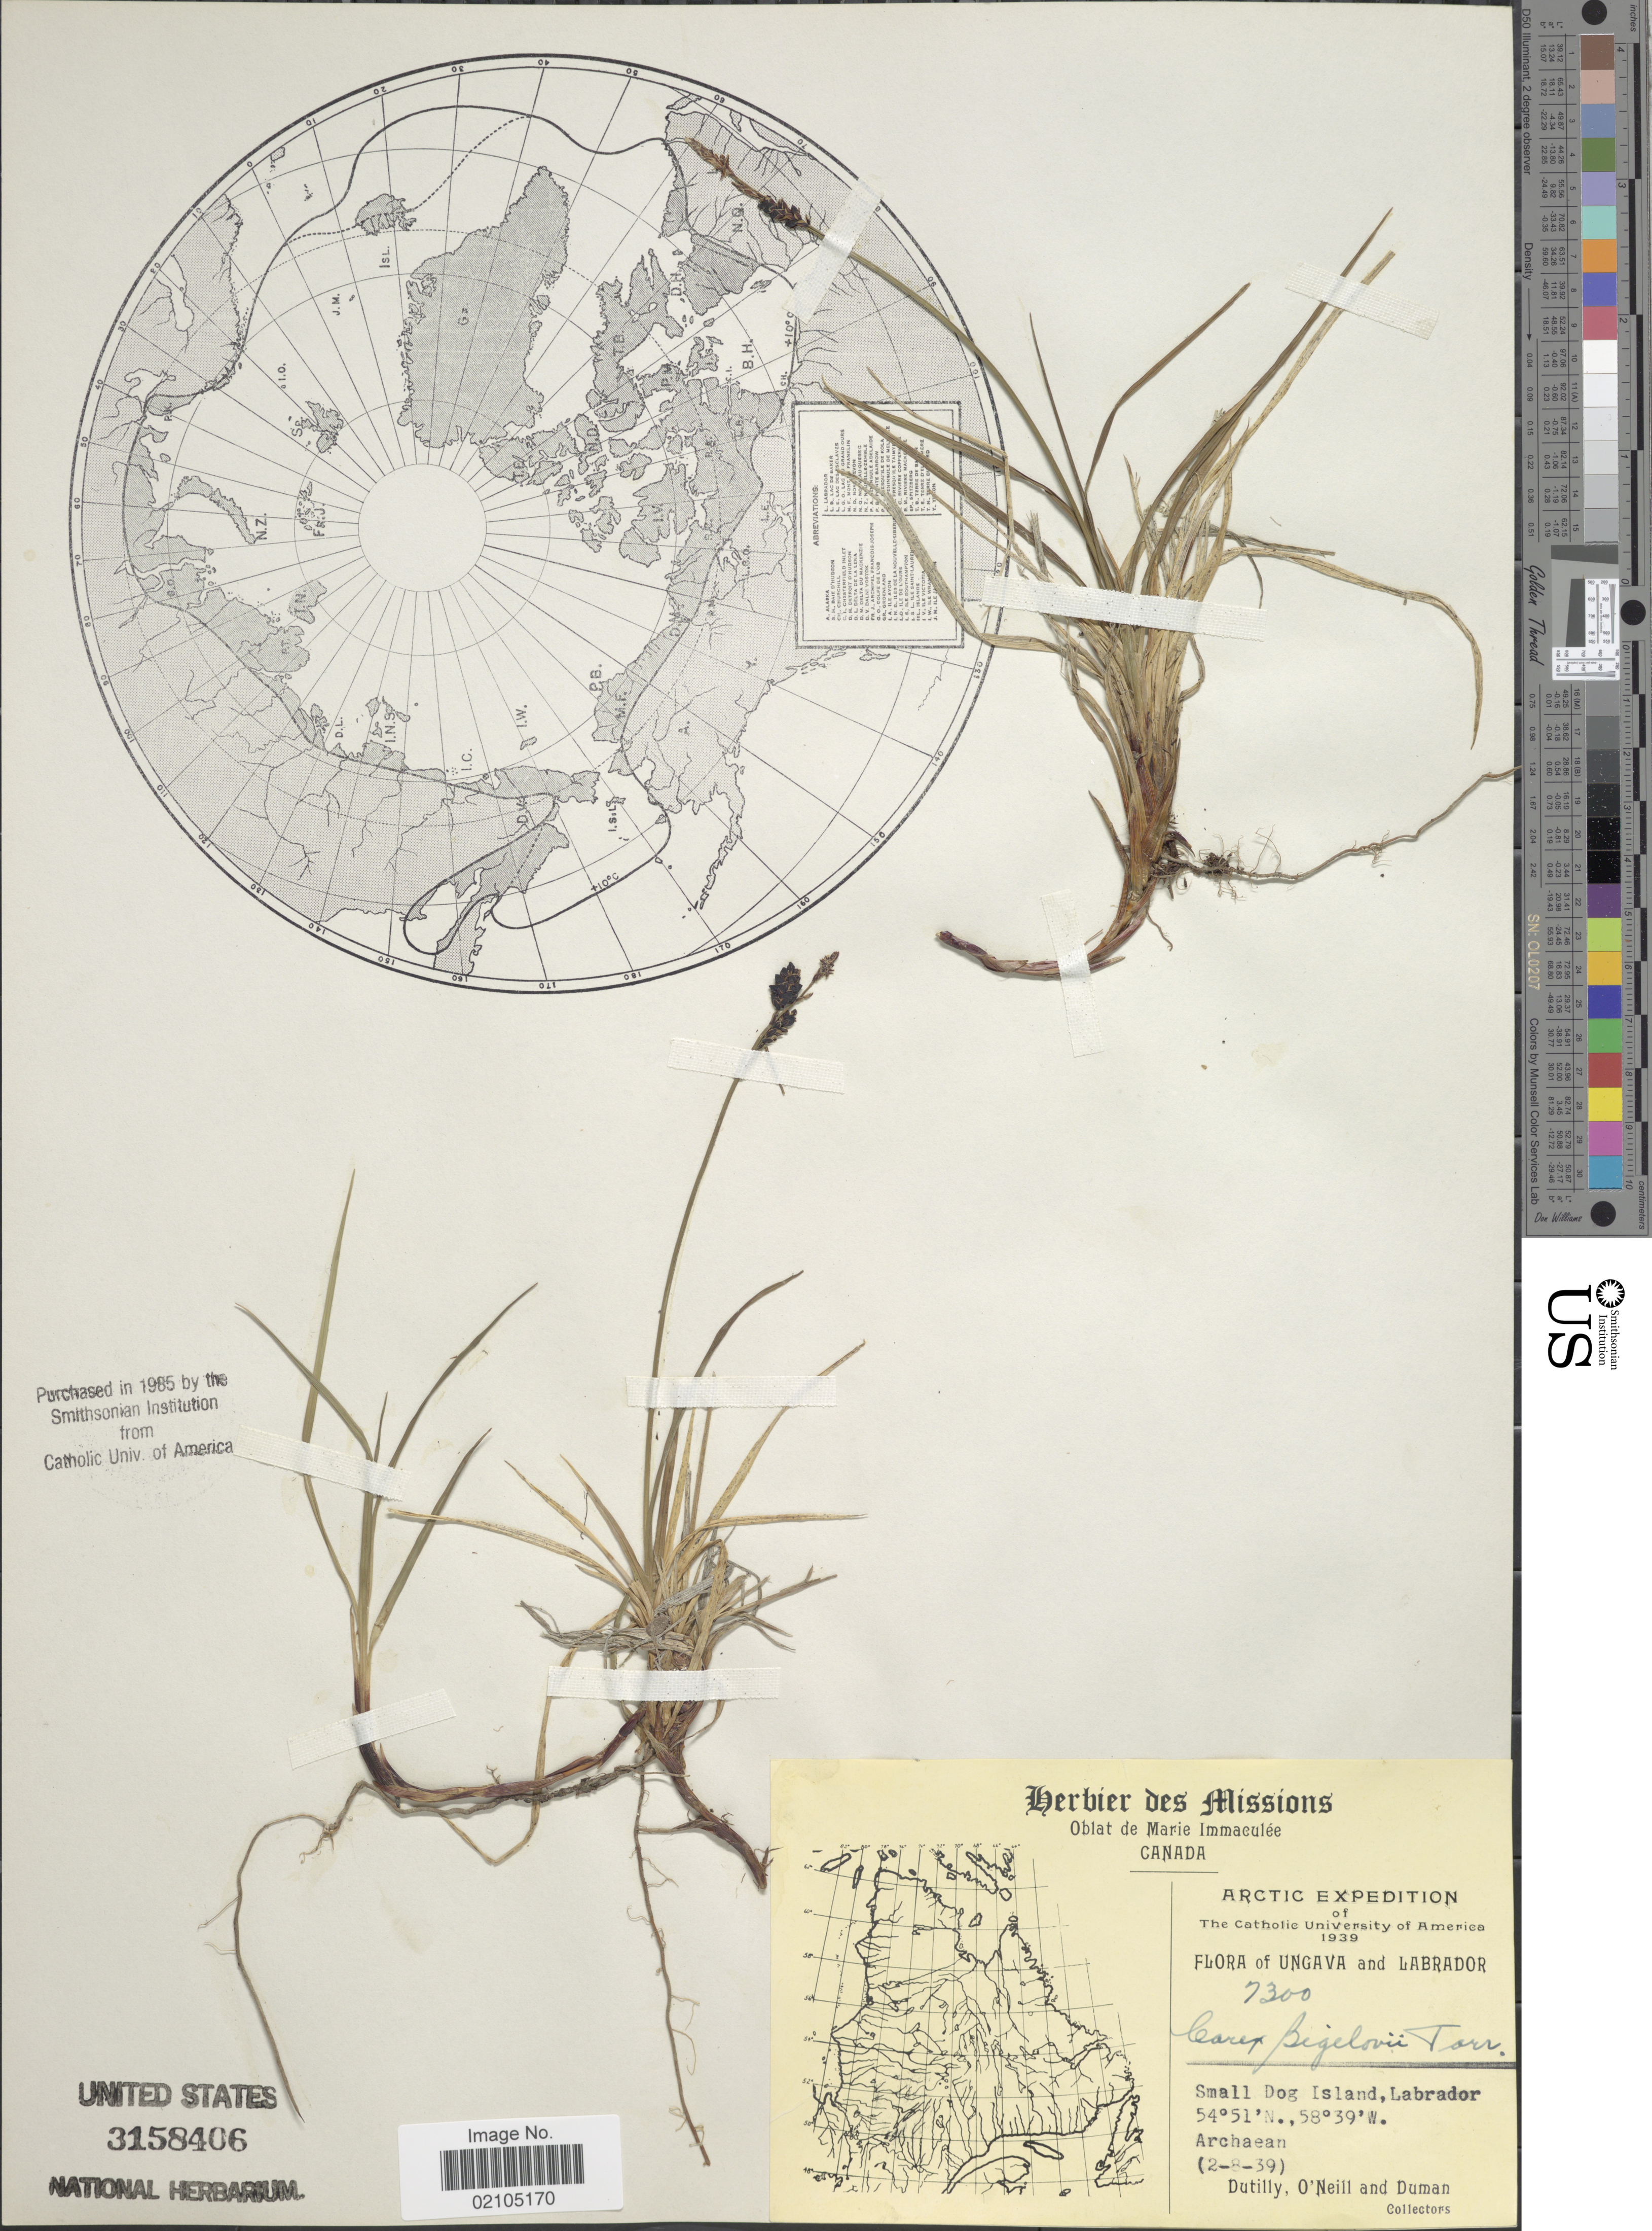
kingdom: Plantae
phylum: Tracheophyta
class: Liliopsida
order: Poales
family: Cyperaceae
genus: Carex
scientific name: Carex bigelowii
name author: Torr. ex Schwein.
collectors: -. Dutilly, -. O'Neill & -. Duman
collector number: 7300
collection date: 1939-08-02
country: Canada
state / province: Newfoundland and Labrador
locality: Small Dog Island, Labrador. Archaean, Arctic. Ungava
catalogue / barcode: US 3158406